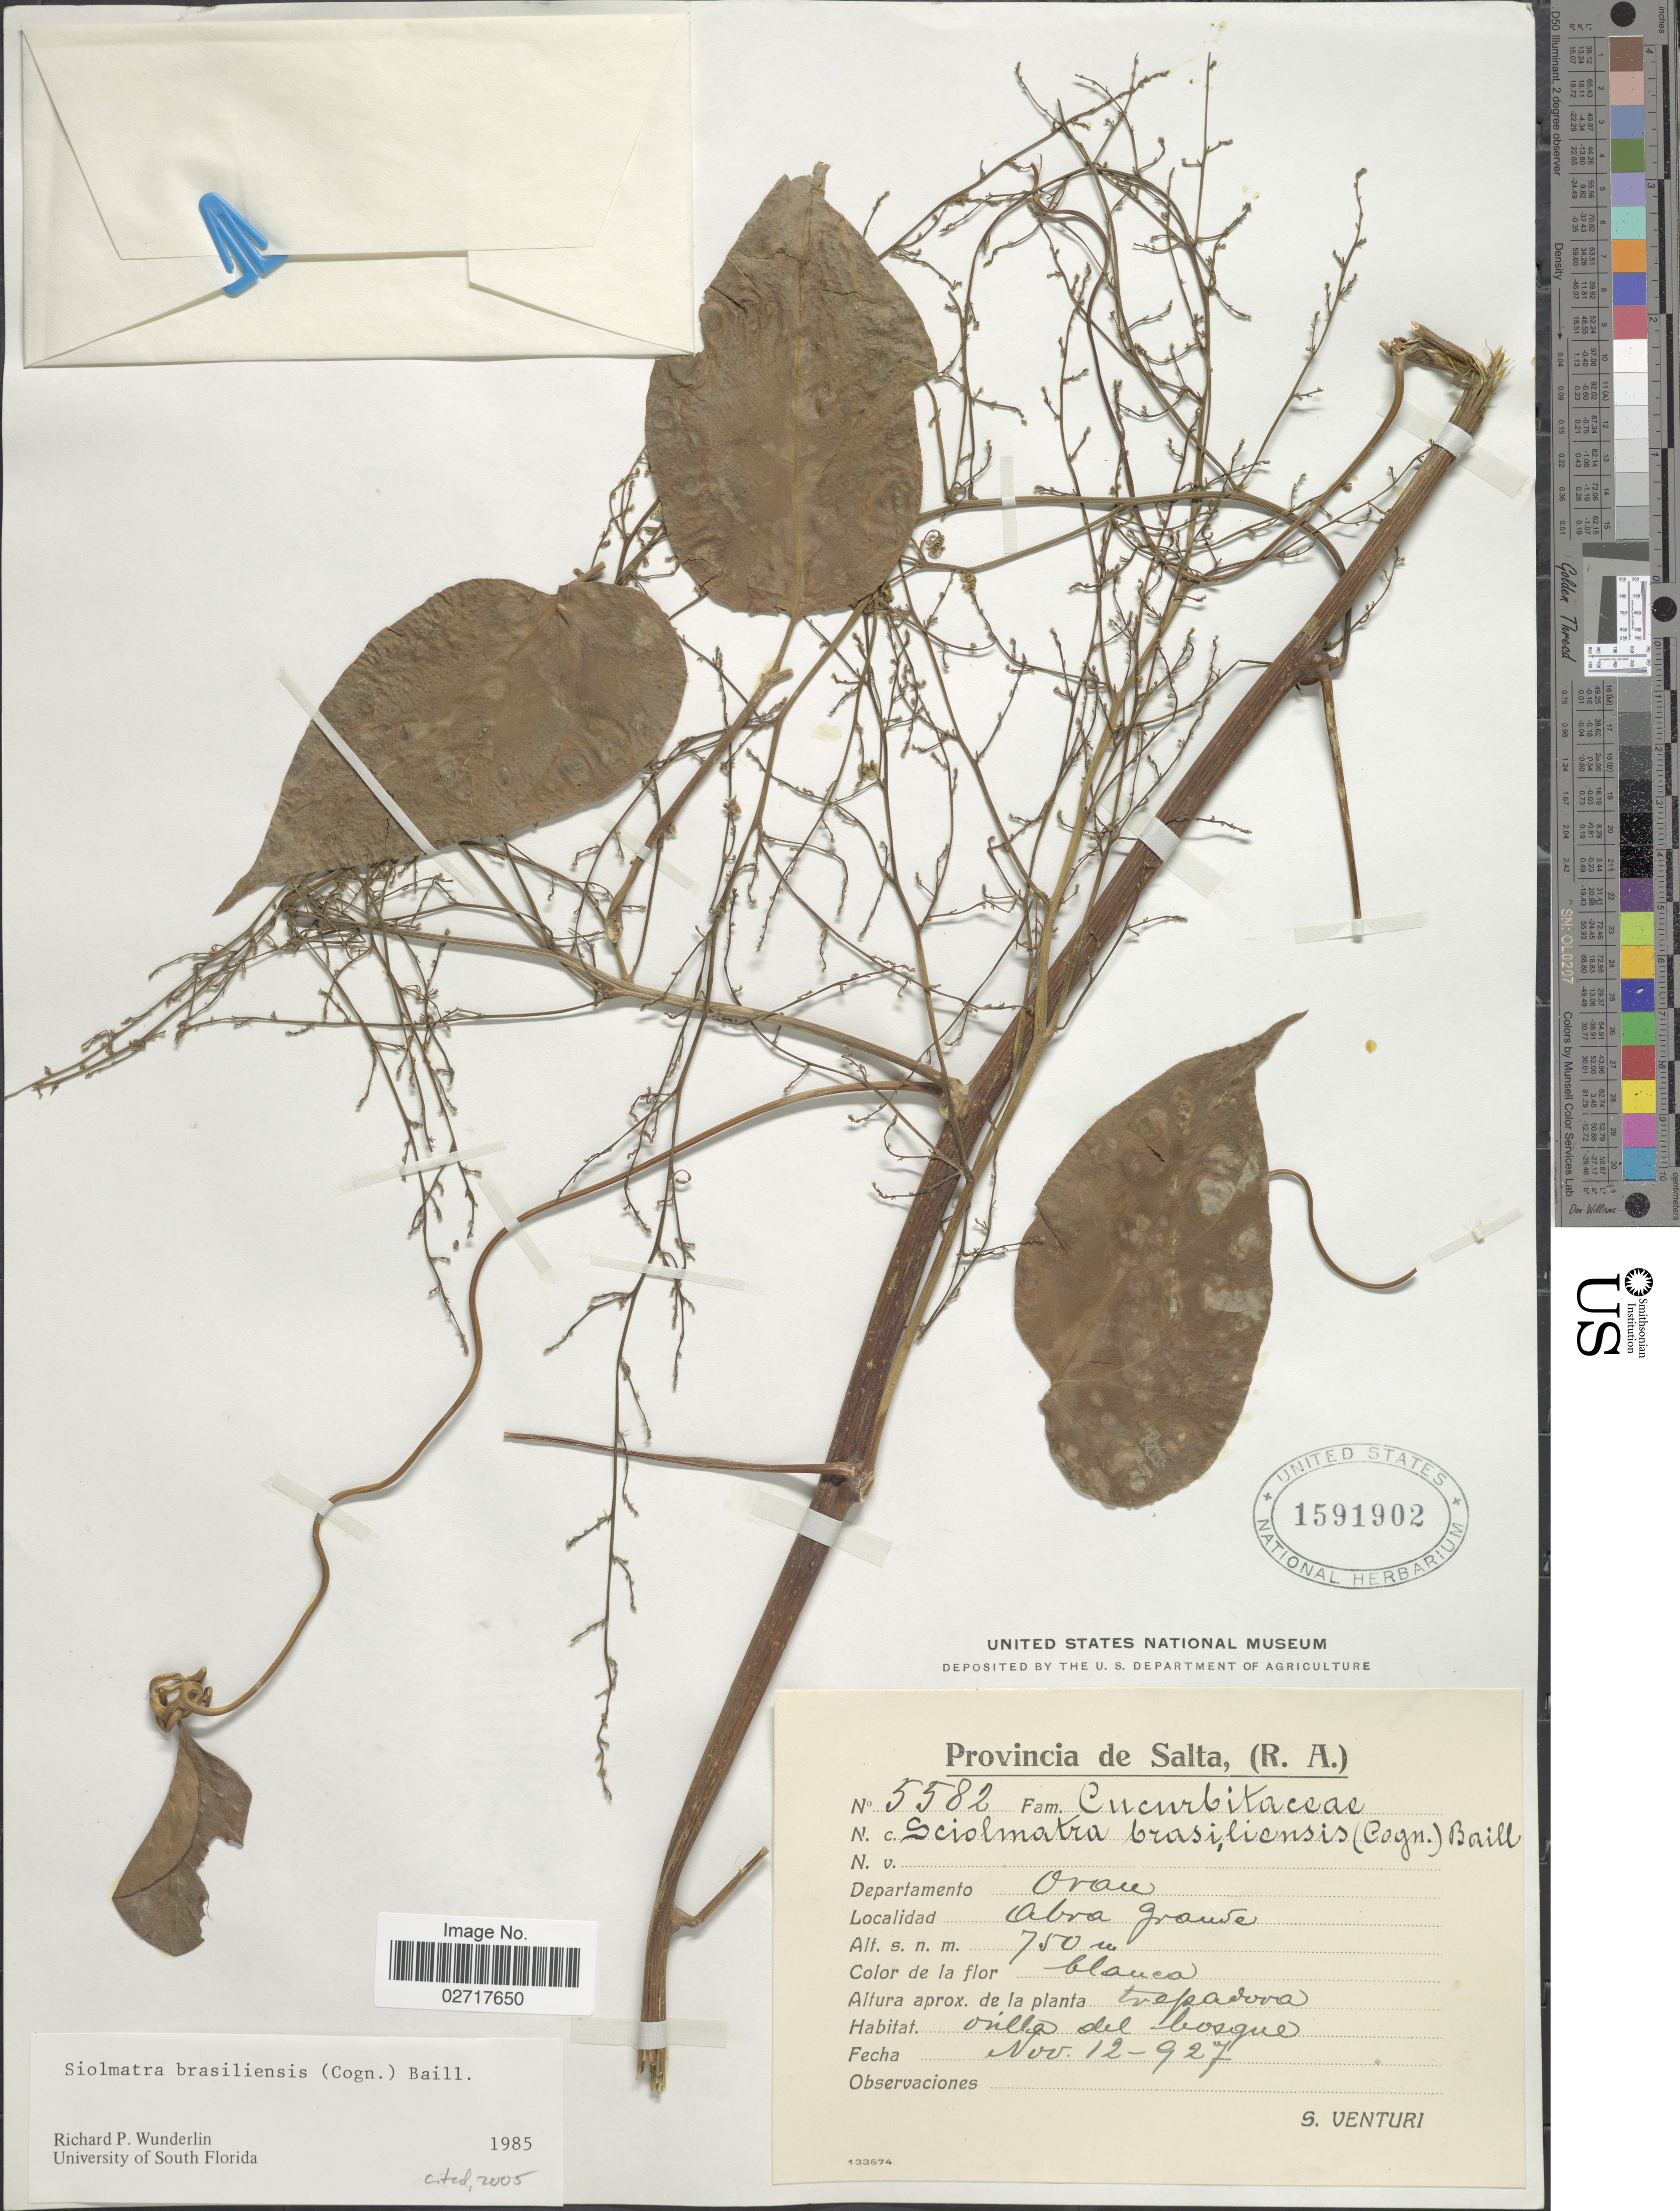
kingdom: Plantae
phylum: Tracheophyta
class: Magnoliopsida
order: Cucurbitales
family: Cucurbitaceae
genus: Siolmatra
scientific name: Siolmatra brasiliensis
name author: (Cogn.) Baill.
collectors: S. Venturi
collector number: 5582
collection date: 1927-11-12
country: Argentina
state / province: Salta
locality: Provincis de Salta, (R.A.), Departamento Oran. Abra grande.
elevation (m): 750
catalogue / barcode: US 1591902